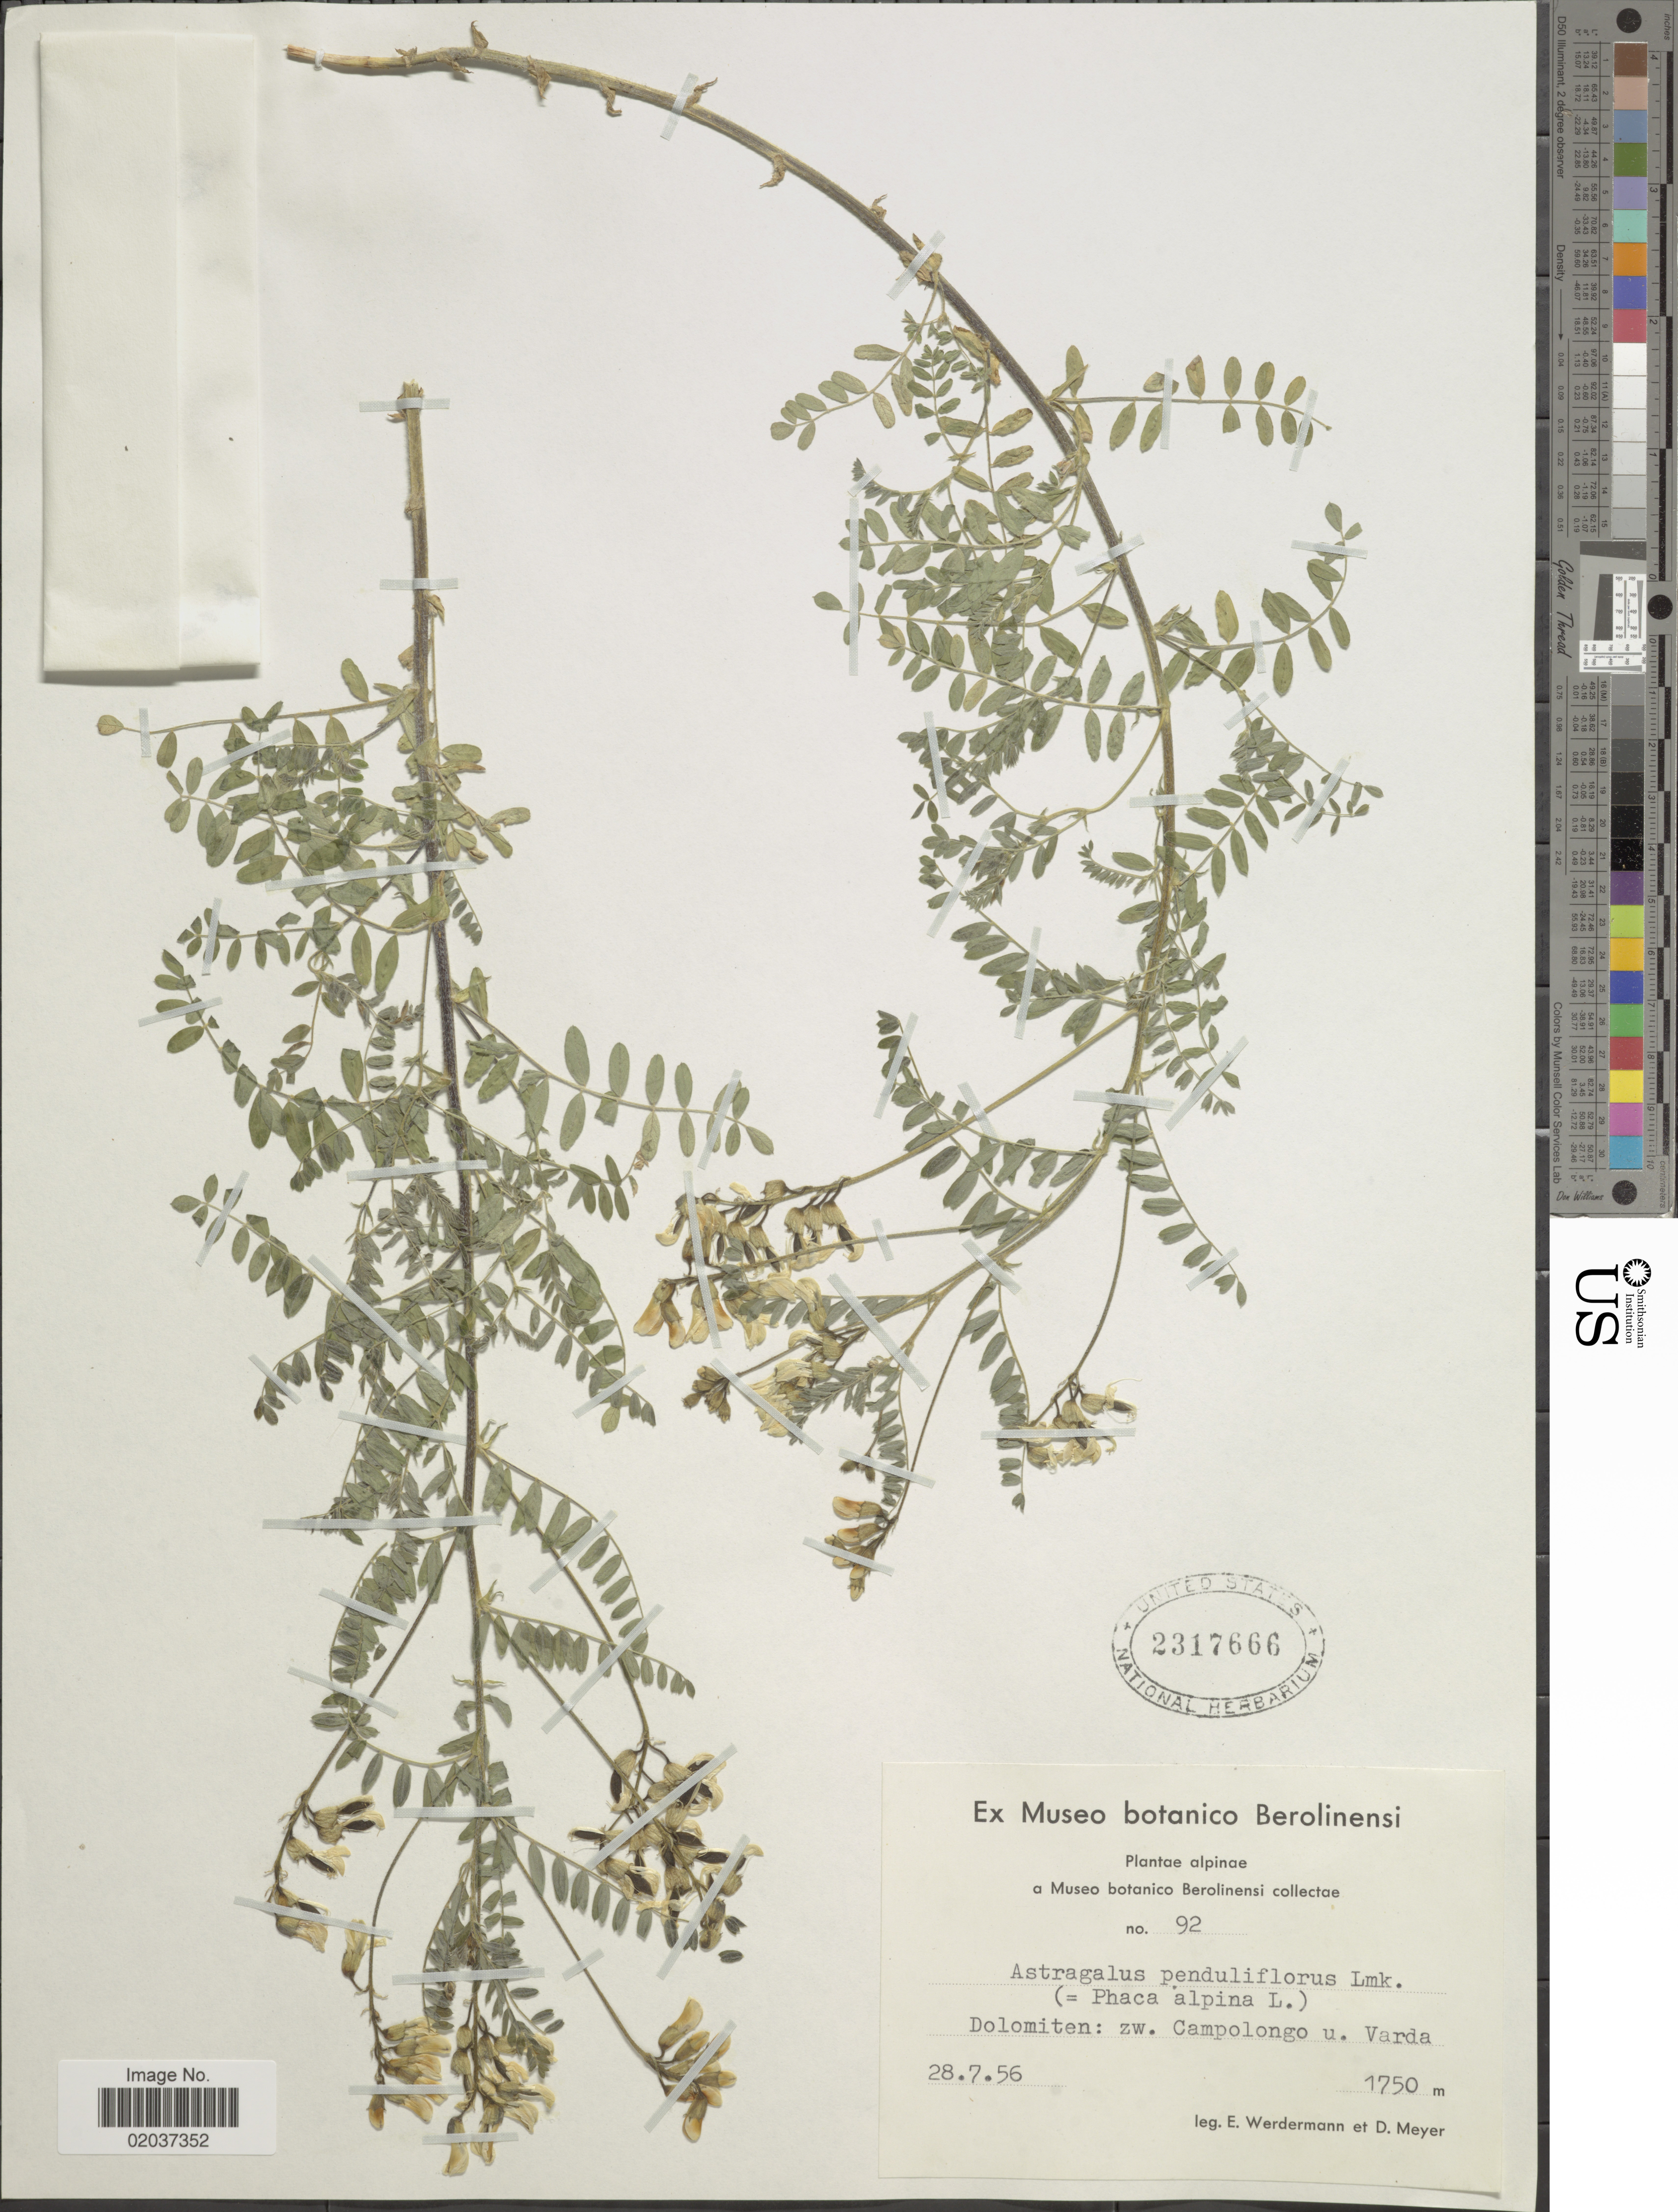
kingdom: Plantae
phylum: Tracheophyta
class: Magnoliopsida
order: Fabales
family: Fabaceae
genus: Astragalus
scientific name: Astragalus penduliflorus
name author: Lam.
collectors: E. Werdermann & D. Meyer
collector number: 92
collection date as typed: Transcribed d/m/y: 28/7/56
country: Italy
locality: Alpinae, Dolomiten: zw. Campolongo u, Varda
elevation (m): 1750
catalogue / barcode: US 2317666